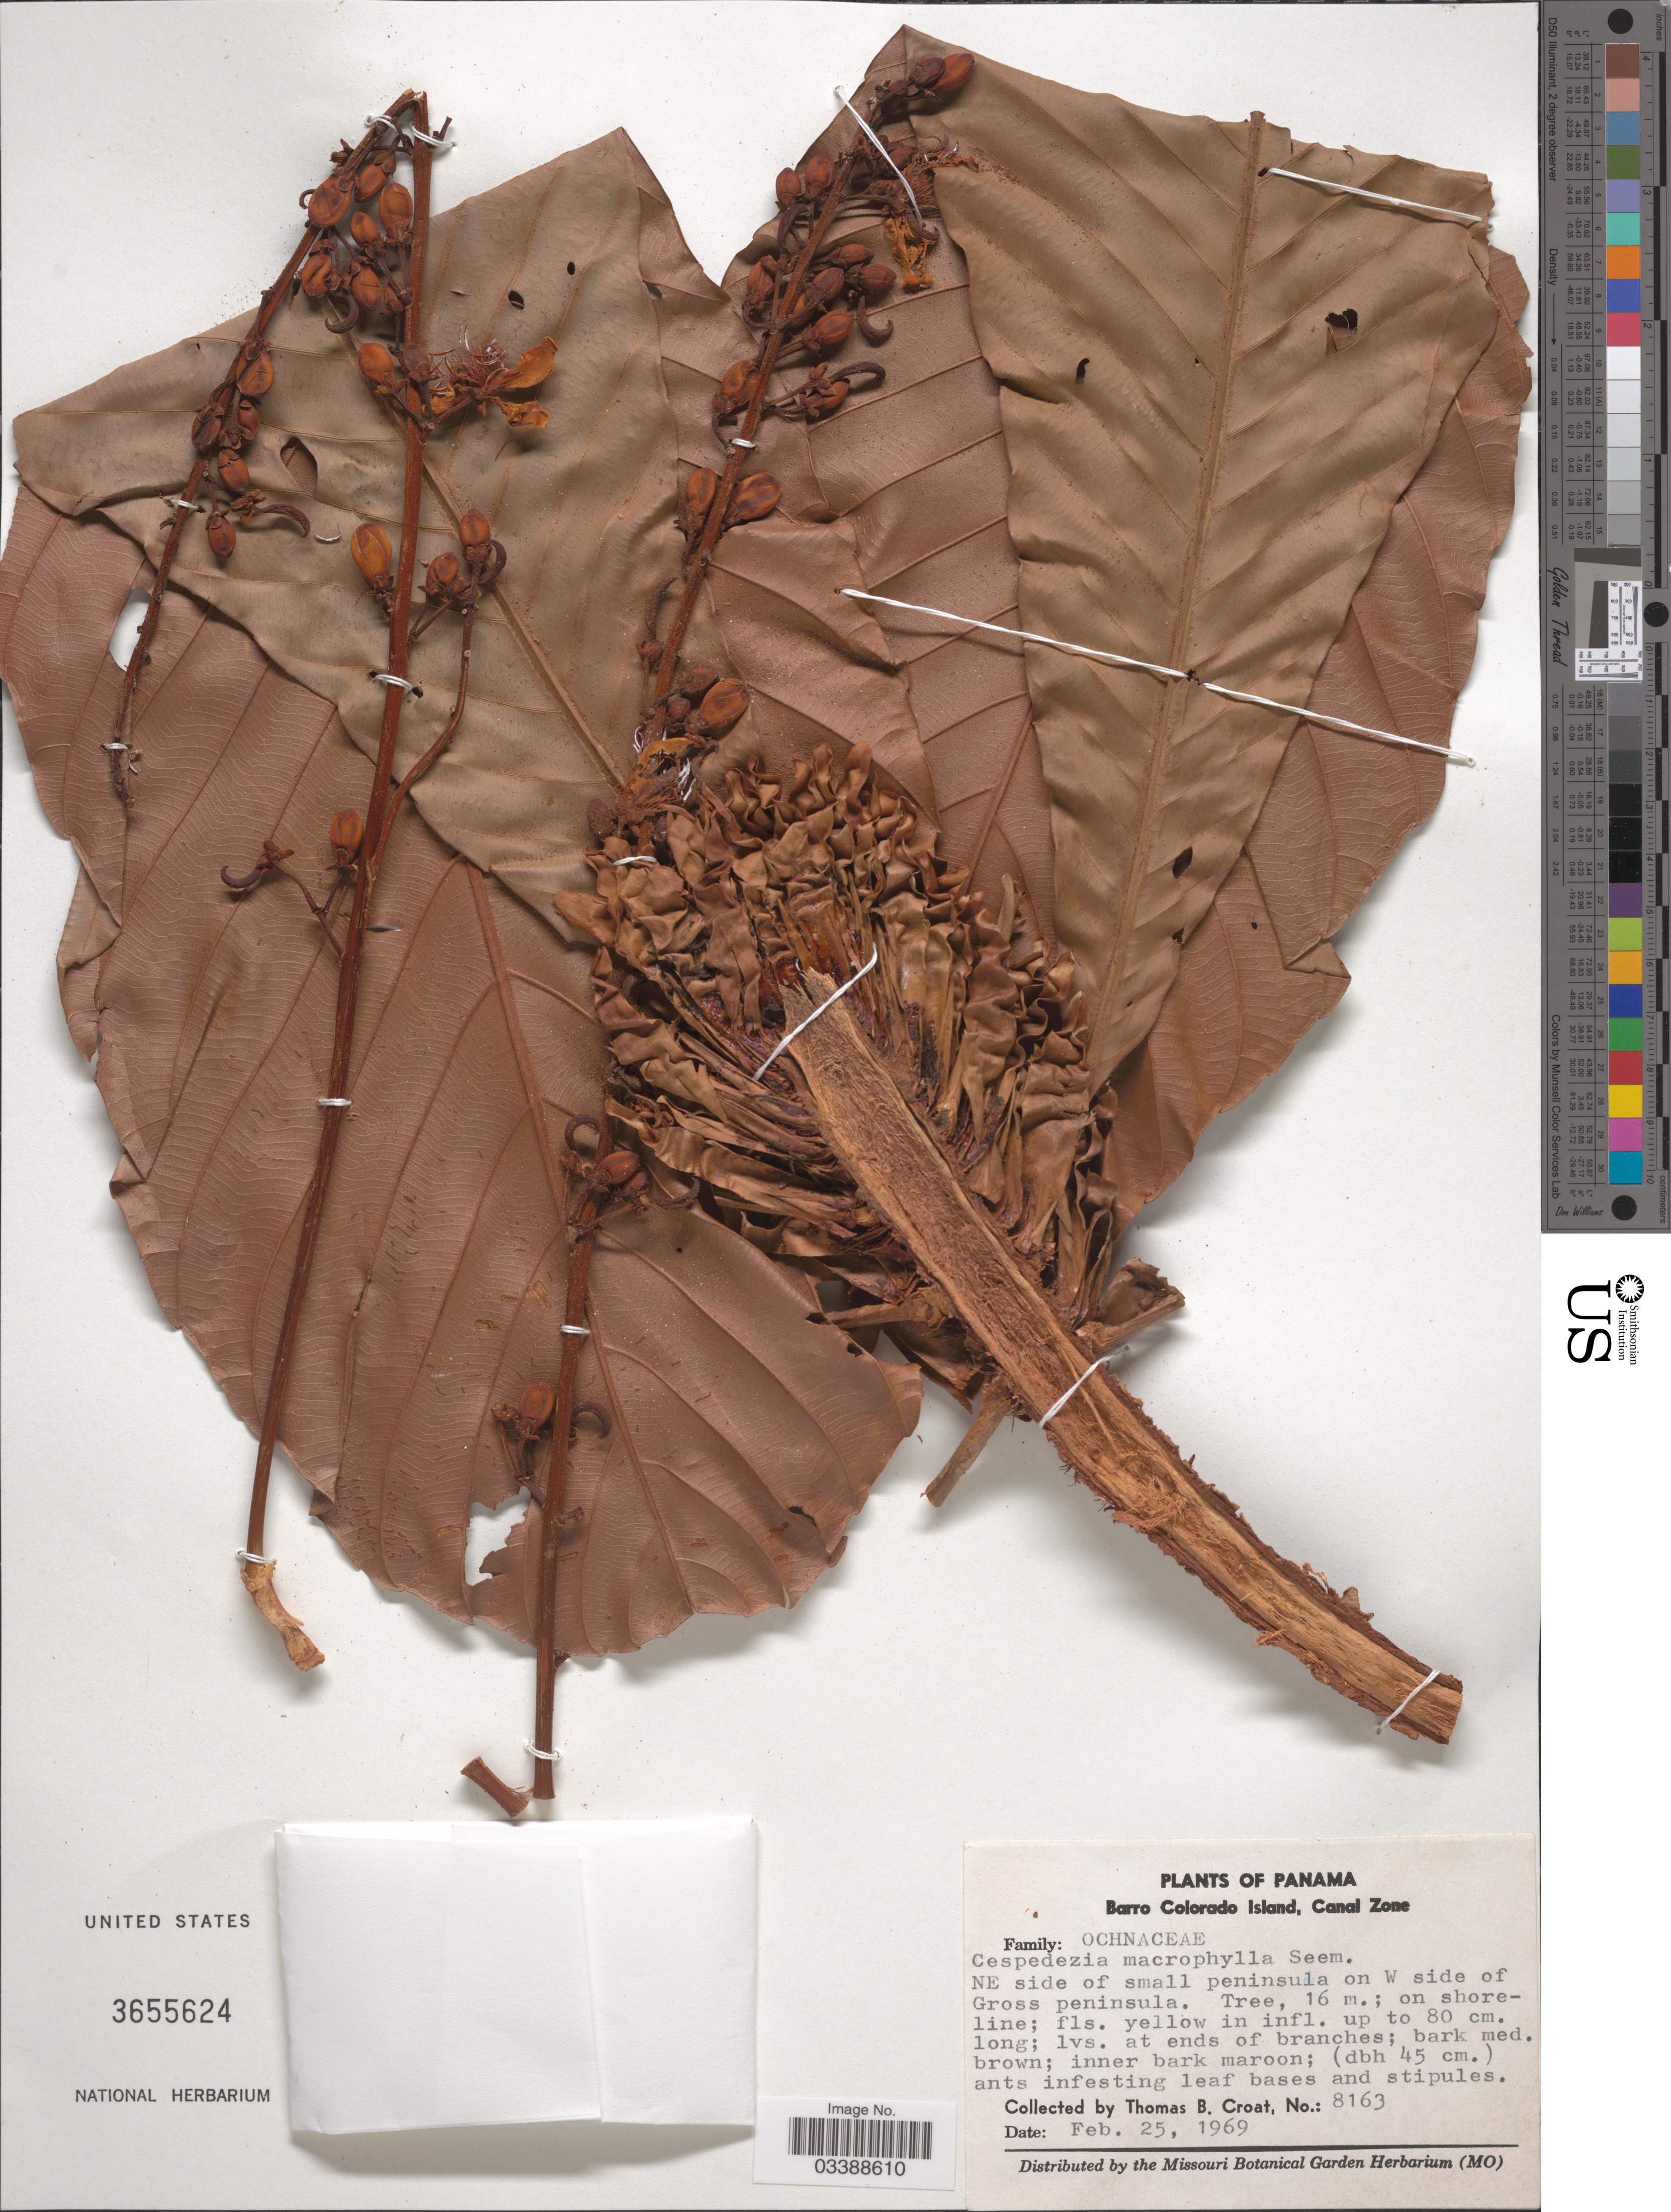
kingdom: Plantae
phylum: Tracheophyta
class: Magnoliopsida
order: Malpighiales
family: Ochnaceae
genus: Cespedesia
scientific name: Cespedesia macrophylla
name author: Seem.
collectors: T. B. Croat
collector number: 8163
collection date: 1969-02-25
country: Panama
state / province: Panamá Oeste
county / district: Canal Zone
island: Barro Colorado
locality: Barro Colorado Island, Canal Zone. NE side of small peninsula on W side of Gross peninsula.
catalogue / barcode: US 3655624